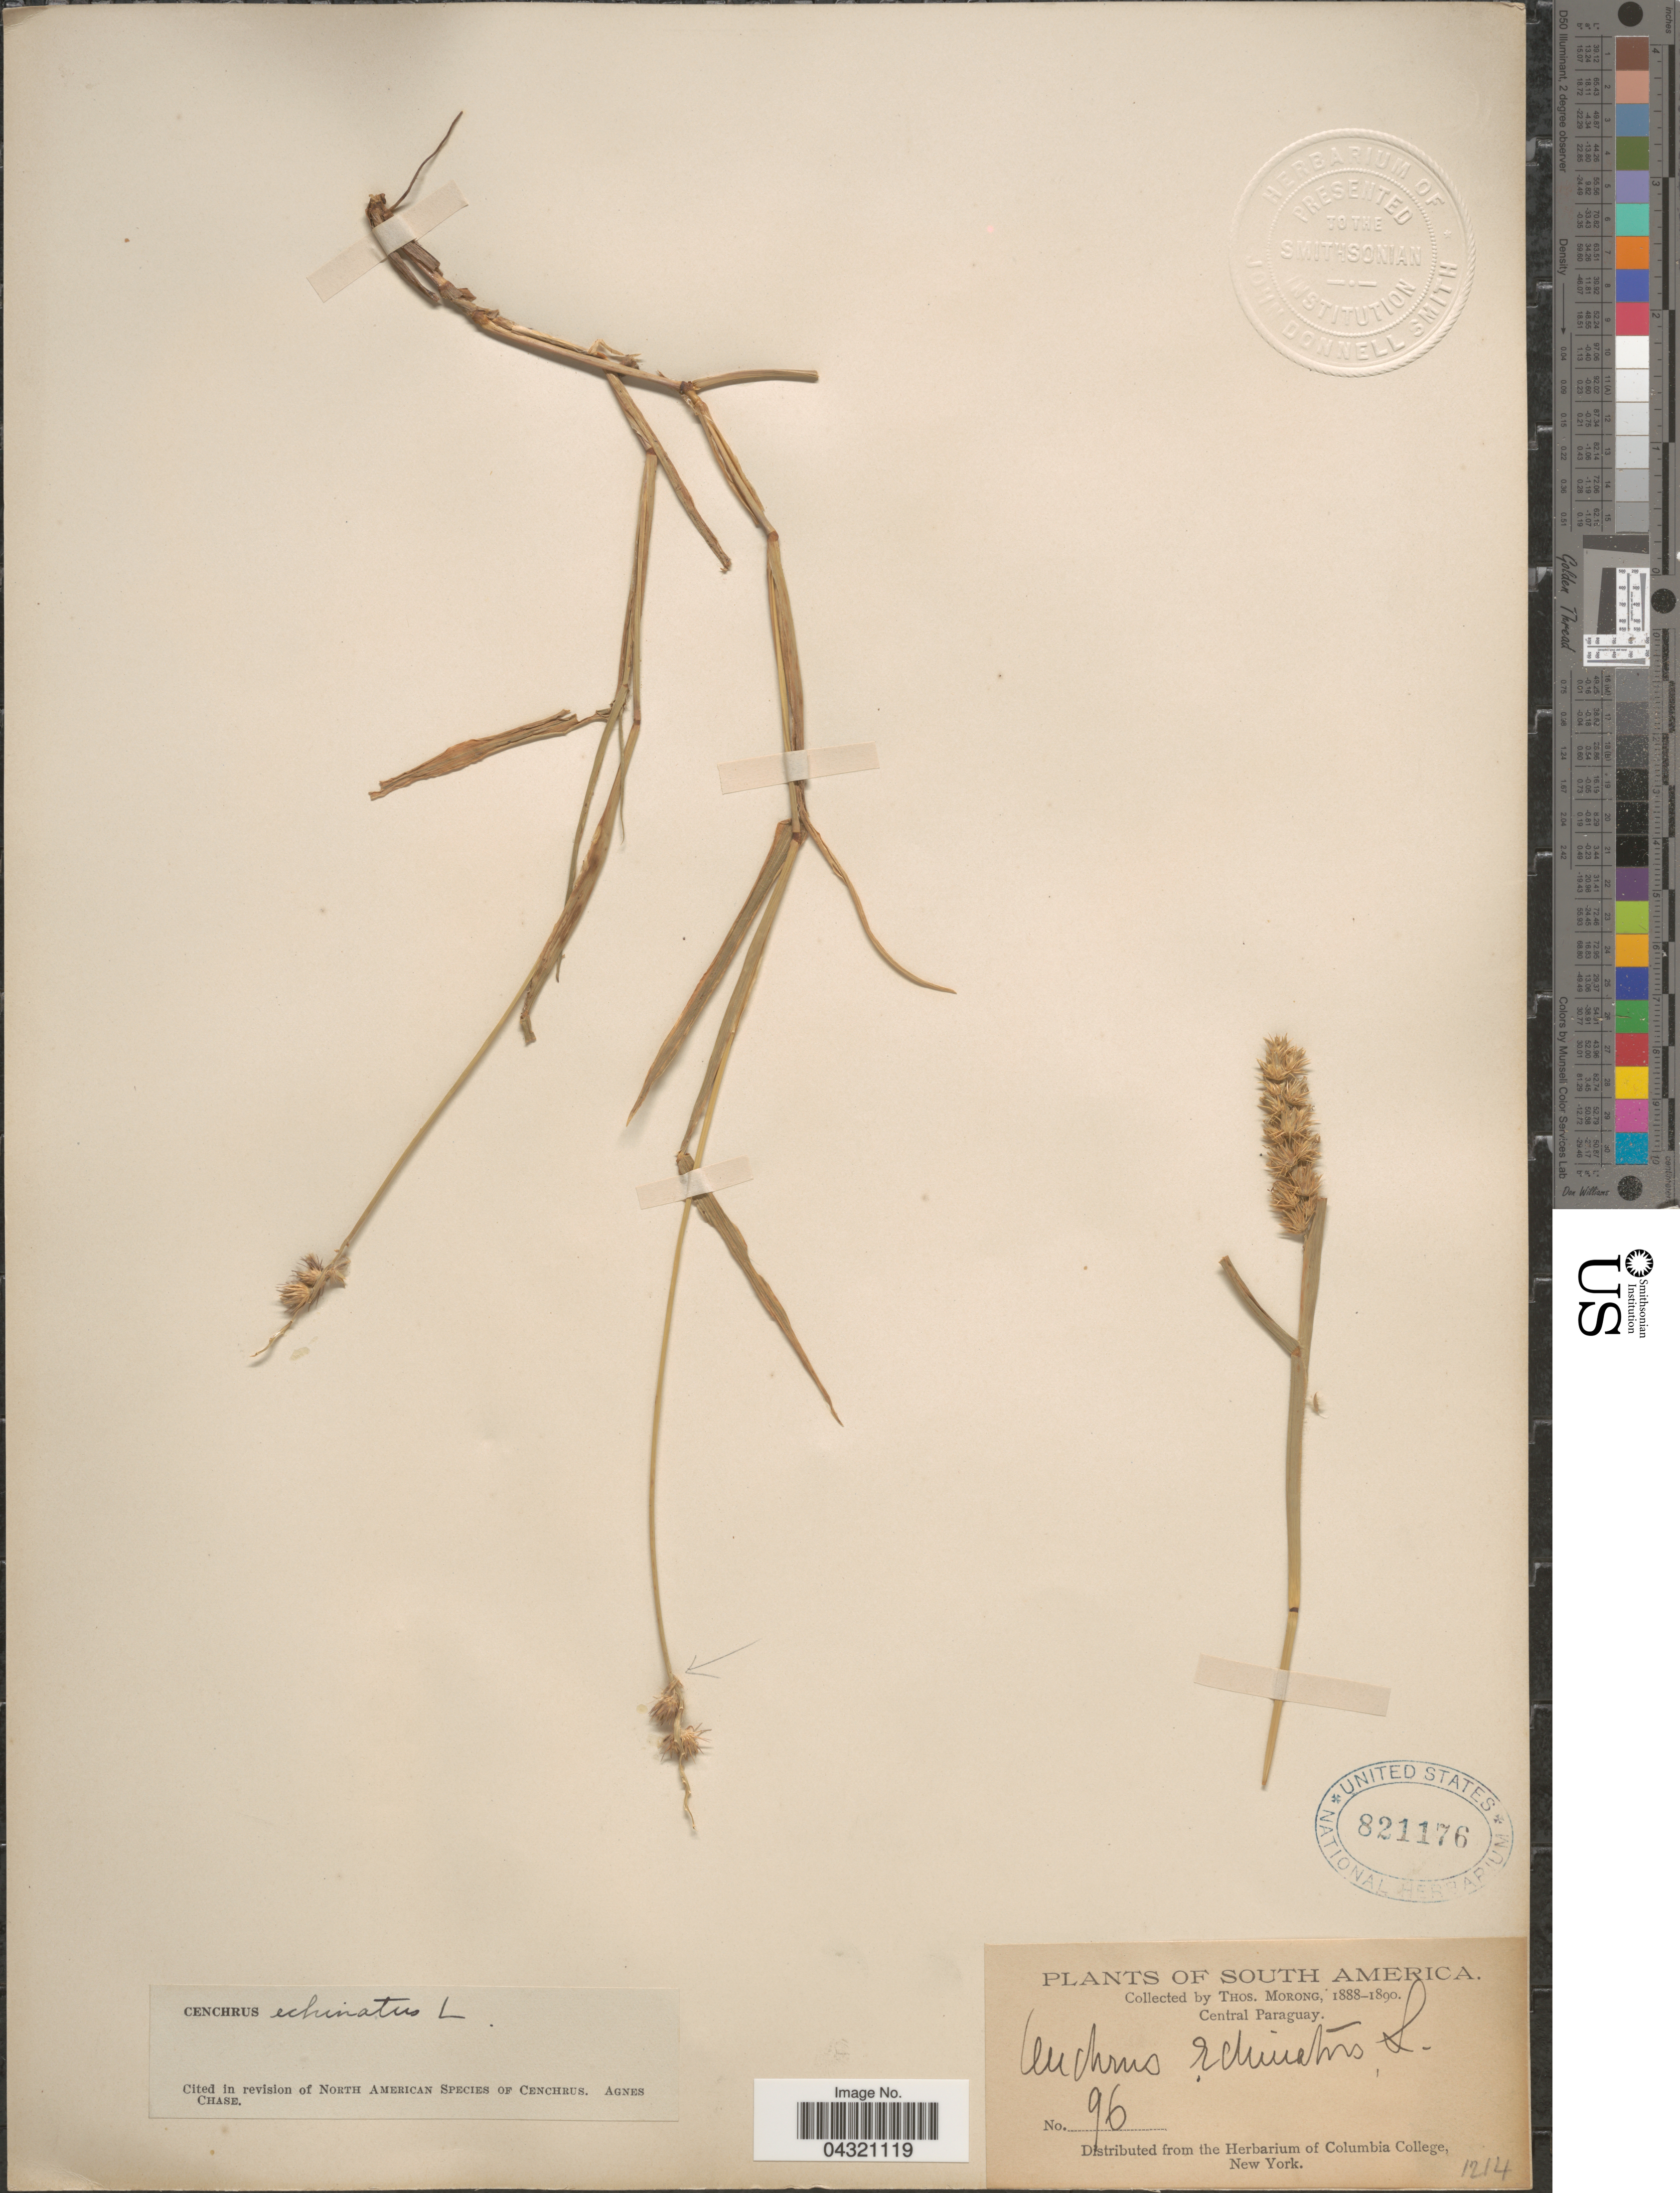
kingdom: Plantae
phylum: Tracheophyta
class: Liliopsida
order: Poales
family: Poaceae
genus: Cenchrus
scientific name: Cenchrus echinatus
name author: L.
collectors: ex herb. T. Morong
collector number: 96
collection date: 1888/1890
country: Paraguay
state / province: Central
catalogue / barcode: US 821176